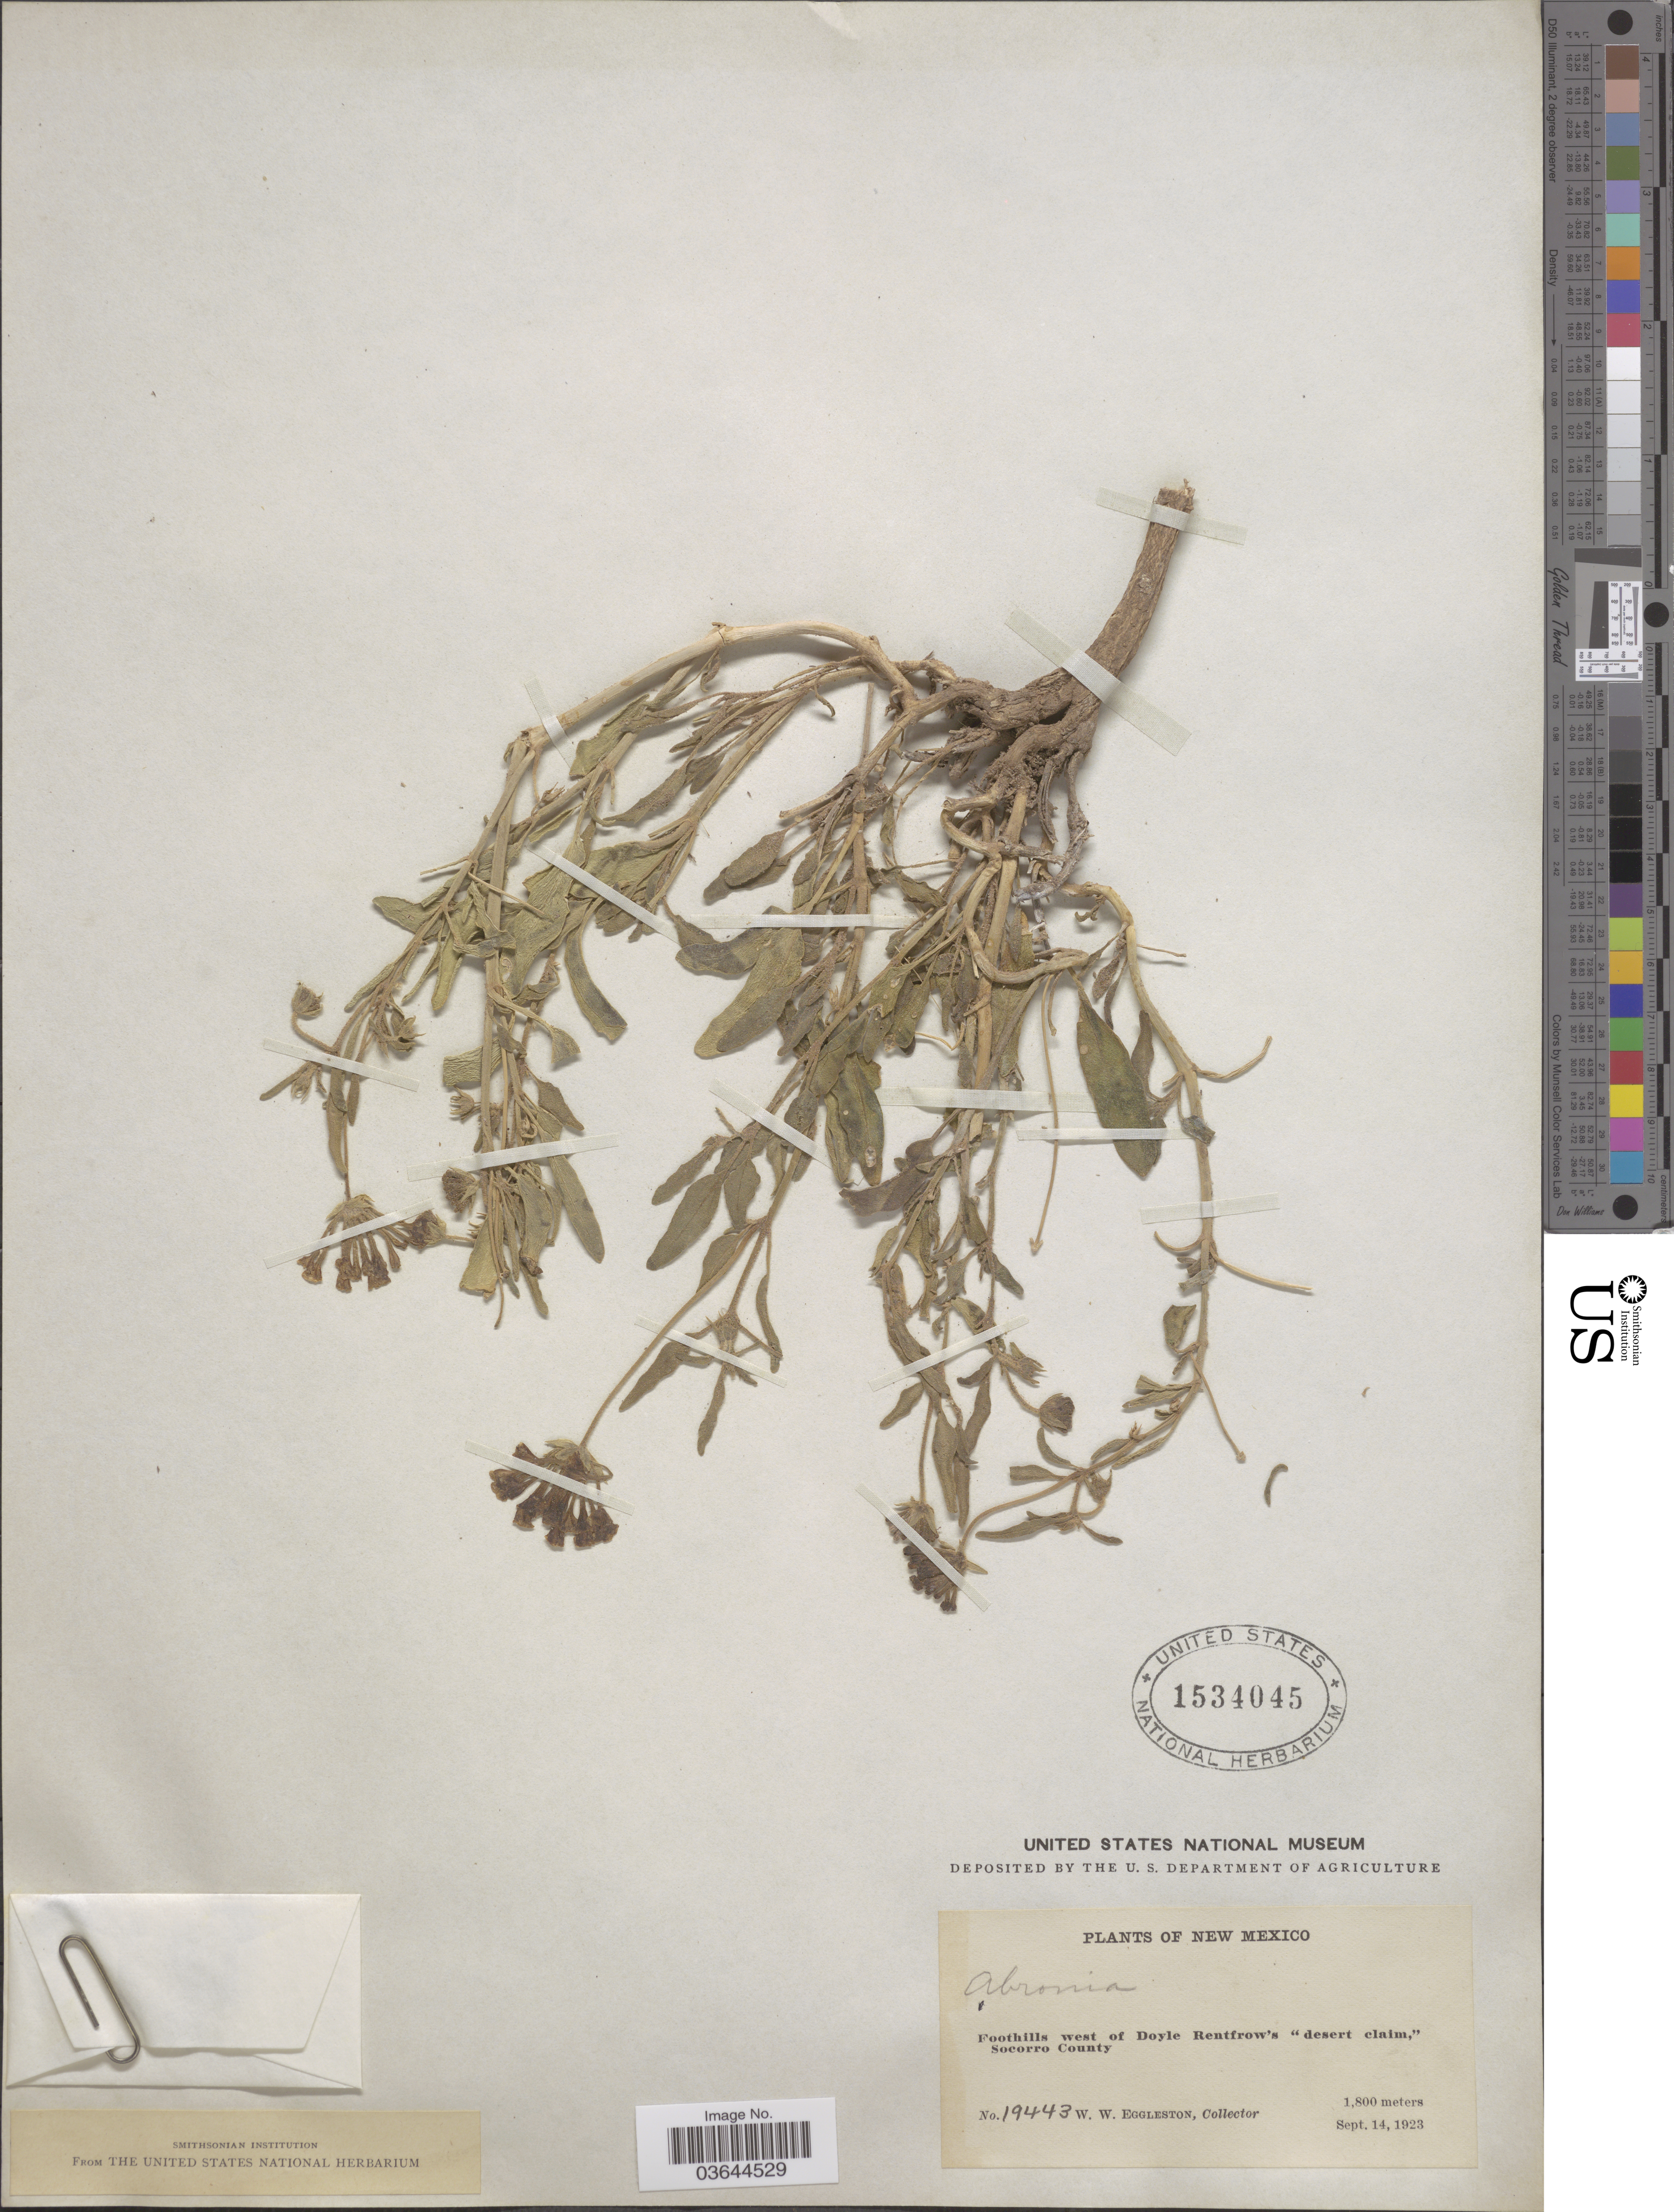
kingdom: Plantae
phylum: Tracheophyta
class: Magnoliopsida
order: Caryophyllales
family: Nyctaginaceae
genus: Abronia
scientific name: Abronia carletonii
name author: J.M. Coult. & Fisher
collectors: W. W. Eggleston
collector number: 19443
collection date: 1923-09-14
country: United States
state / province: New Mexico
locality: Foothills west of Doyle Rentfrow's "desert claim," Socorro County.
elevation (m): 1800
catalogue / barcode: US 1534045